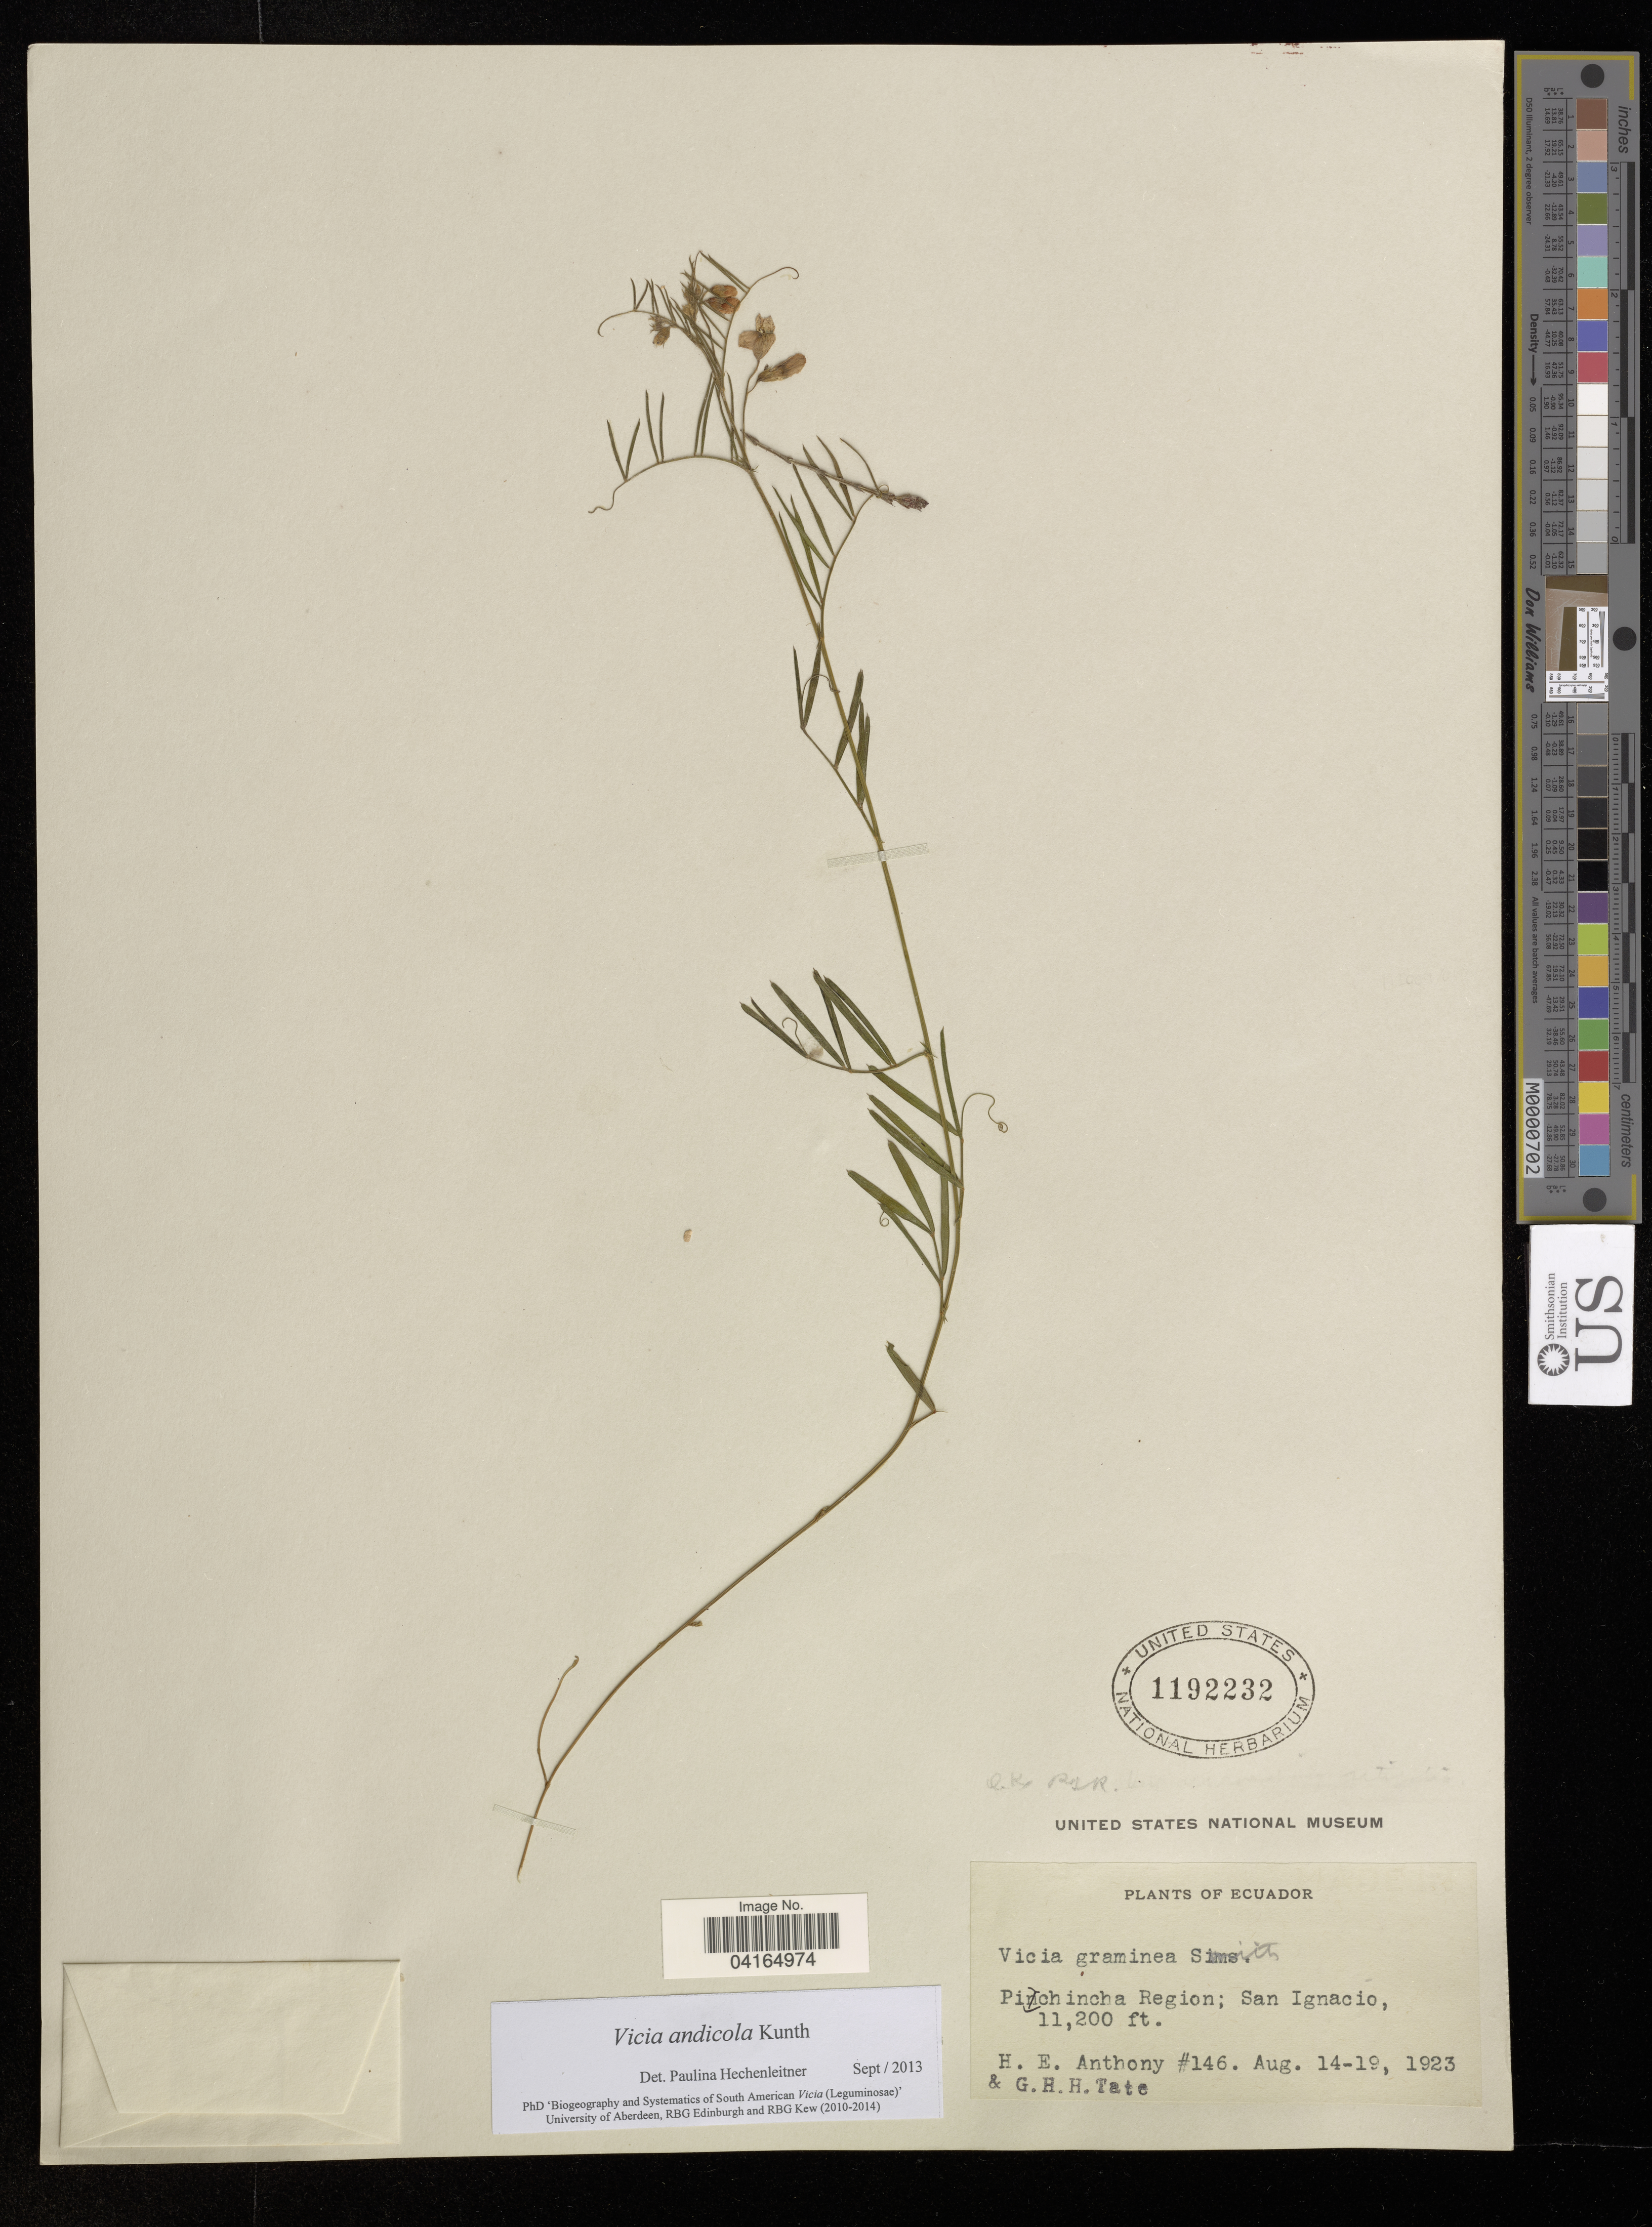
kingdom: Plantae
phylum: Tracheophyta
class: Magnoliopsida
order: Fabales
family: Fabaceae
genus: Vicia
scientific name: Vicia andicola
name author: Kunth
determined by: Hechenleitner, Paulina, RBG Edinburgh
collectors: H. E. Anthony & G. Tate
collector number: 146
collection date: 1923-08-14/1923-08-19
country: Ecuador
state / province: Pichincha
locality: Pichincha Region; San Ignacio.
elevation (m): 3414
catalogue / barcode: US 1192232